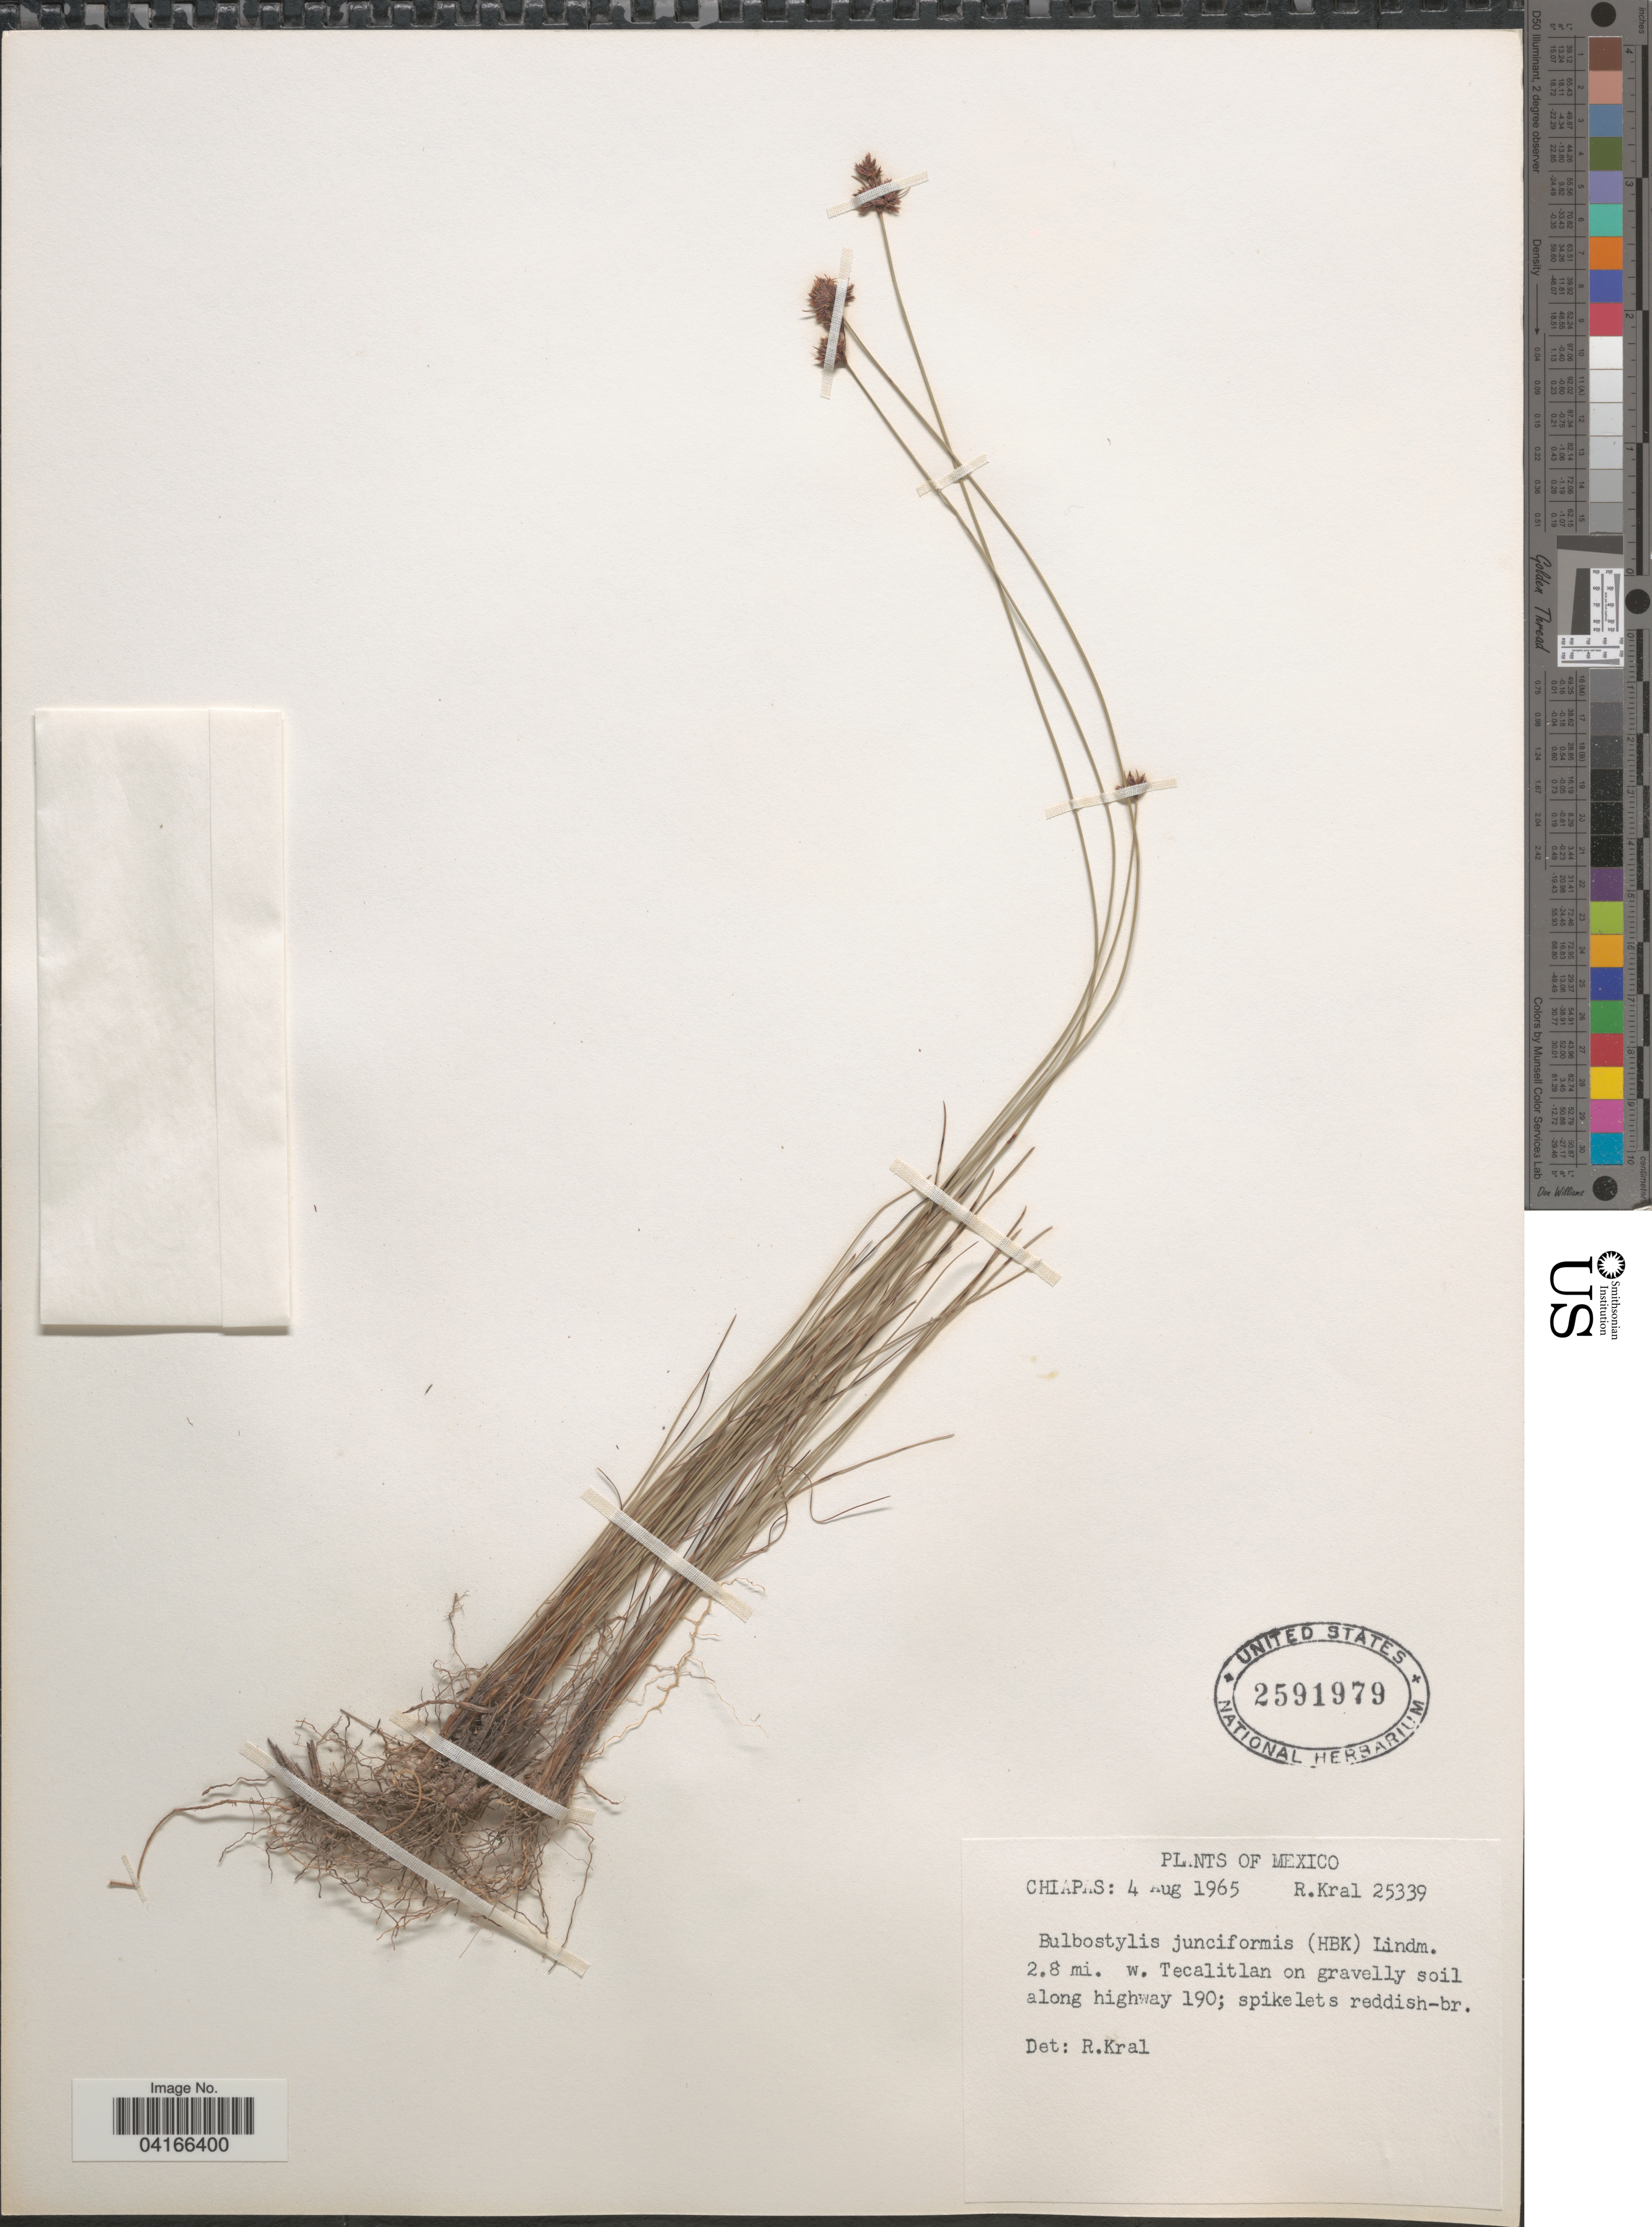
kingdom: Plantae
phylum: Tracheophyta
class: Liliopsida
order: Poales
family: Cyperaceae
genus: Bulbostylis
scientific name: Bulbostylis junciformis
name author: (Kunth) C.B. Clarke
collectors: R. Kral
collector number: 25339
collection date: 1965-08-04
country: Mexico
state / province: Chiapas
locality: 2.8 mi. w. Tecalitlan on gravelly soil along highway 190.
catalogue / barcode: US 2591979